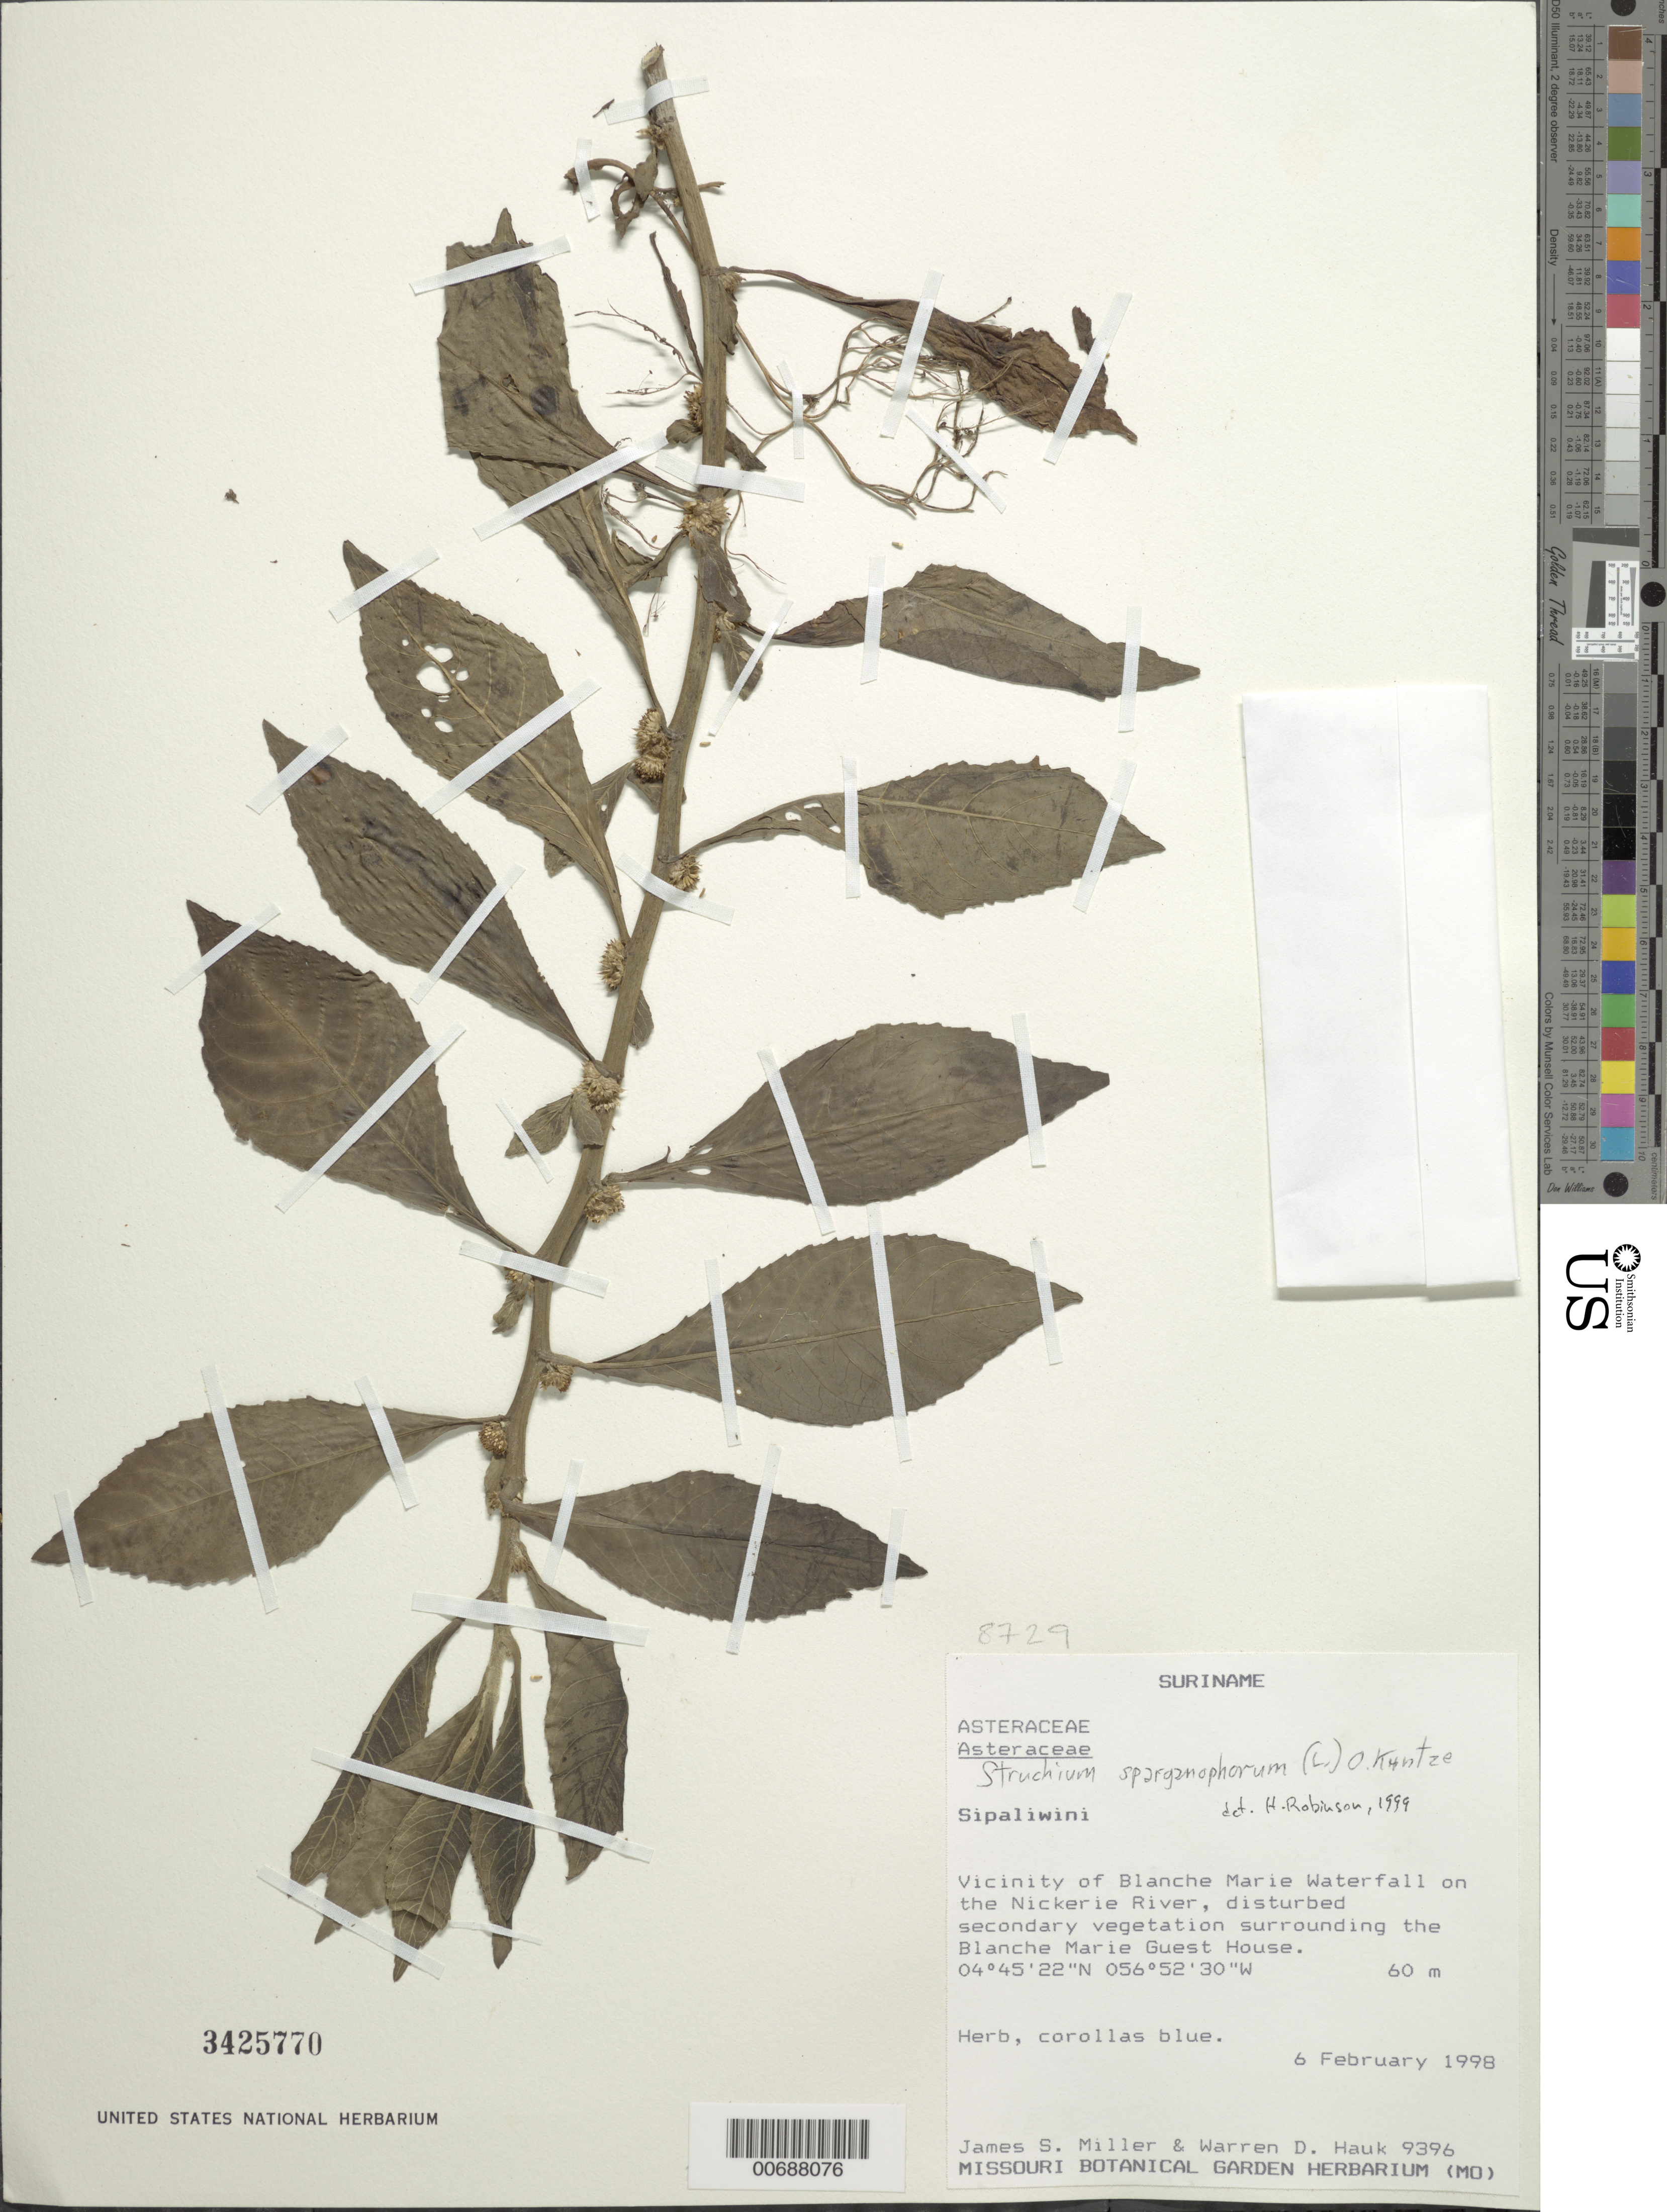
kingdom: Plantae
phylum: Tracheophyta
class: Magnoliopsida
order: Asterales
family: Asteraceae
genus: Struchium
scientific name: Struchium sparganophorum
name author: (L.) Kuntze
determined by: Robinson, Harold E., (US)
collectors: J. S. Miller & W. Hauk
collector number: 9396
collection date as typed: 6-Feb-98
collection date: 1998-02-06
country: Suriname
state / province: Sipaliwini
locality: Blanche Marie falls, vic., on Nickerie R., forest around Blanche Marie Guest House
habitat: Disturbed secondary vegetation surrounding the Blanche Marie guest house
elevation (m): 60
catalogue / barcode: US 3425770